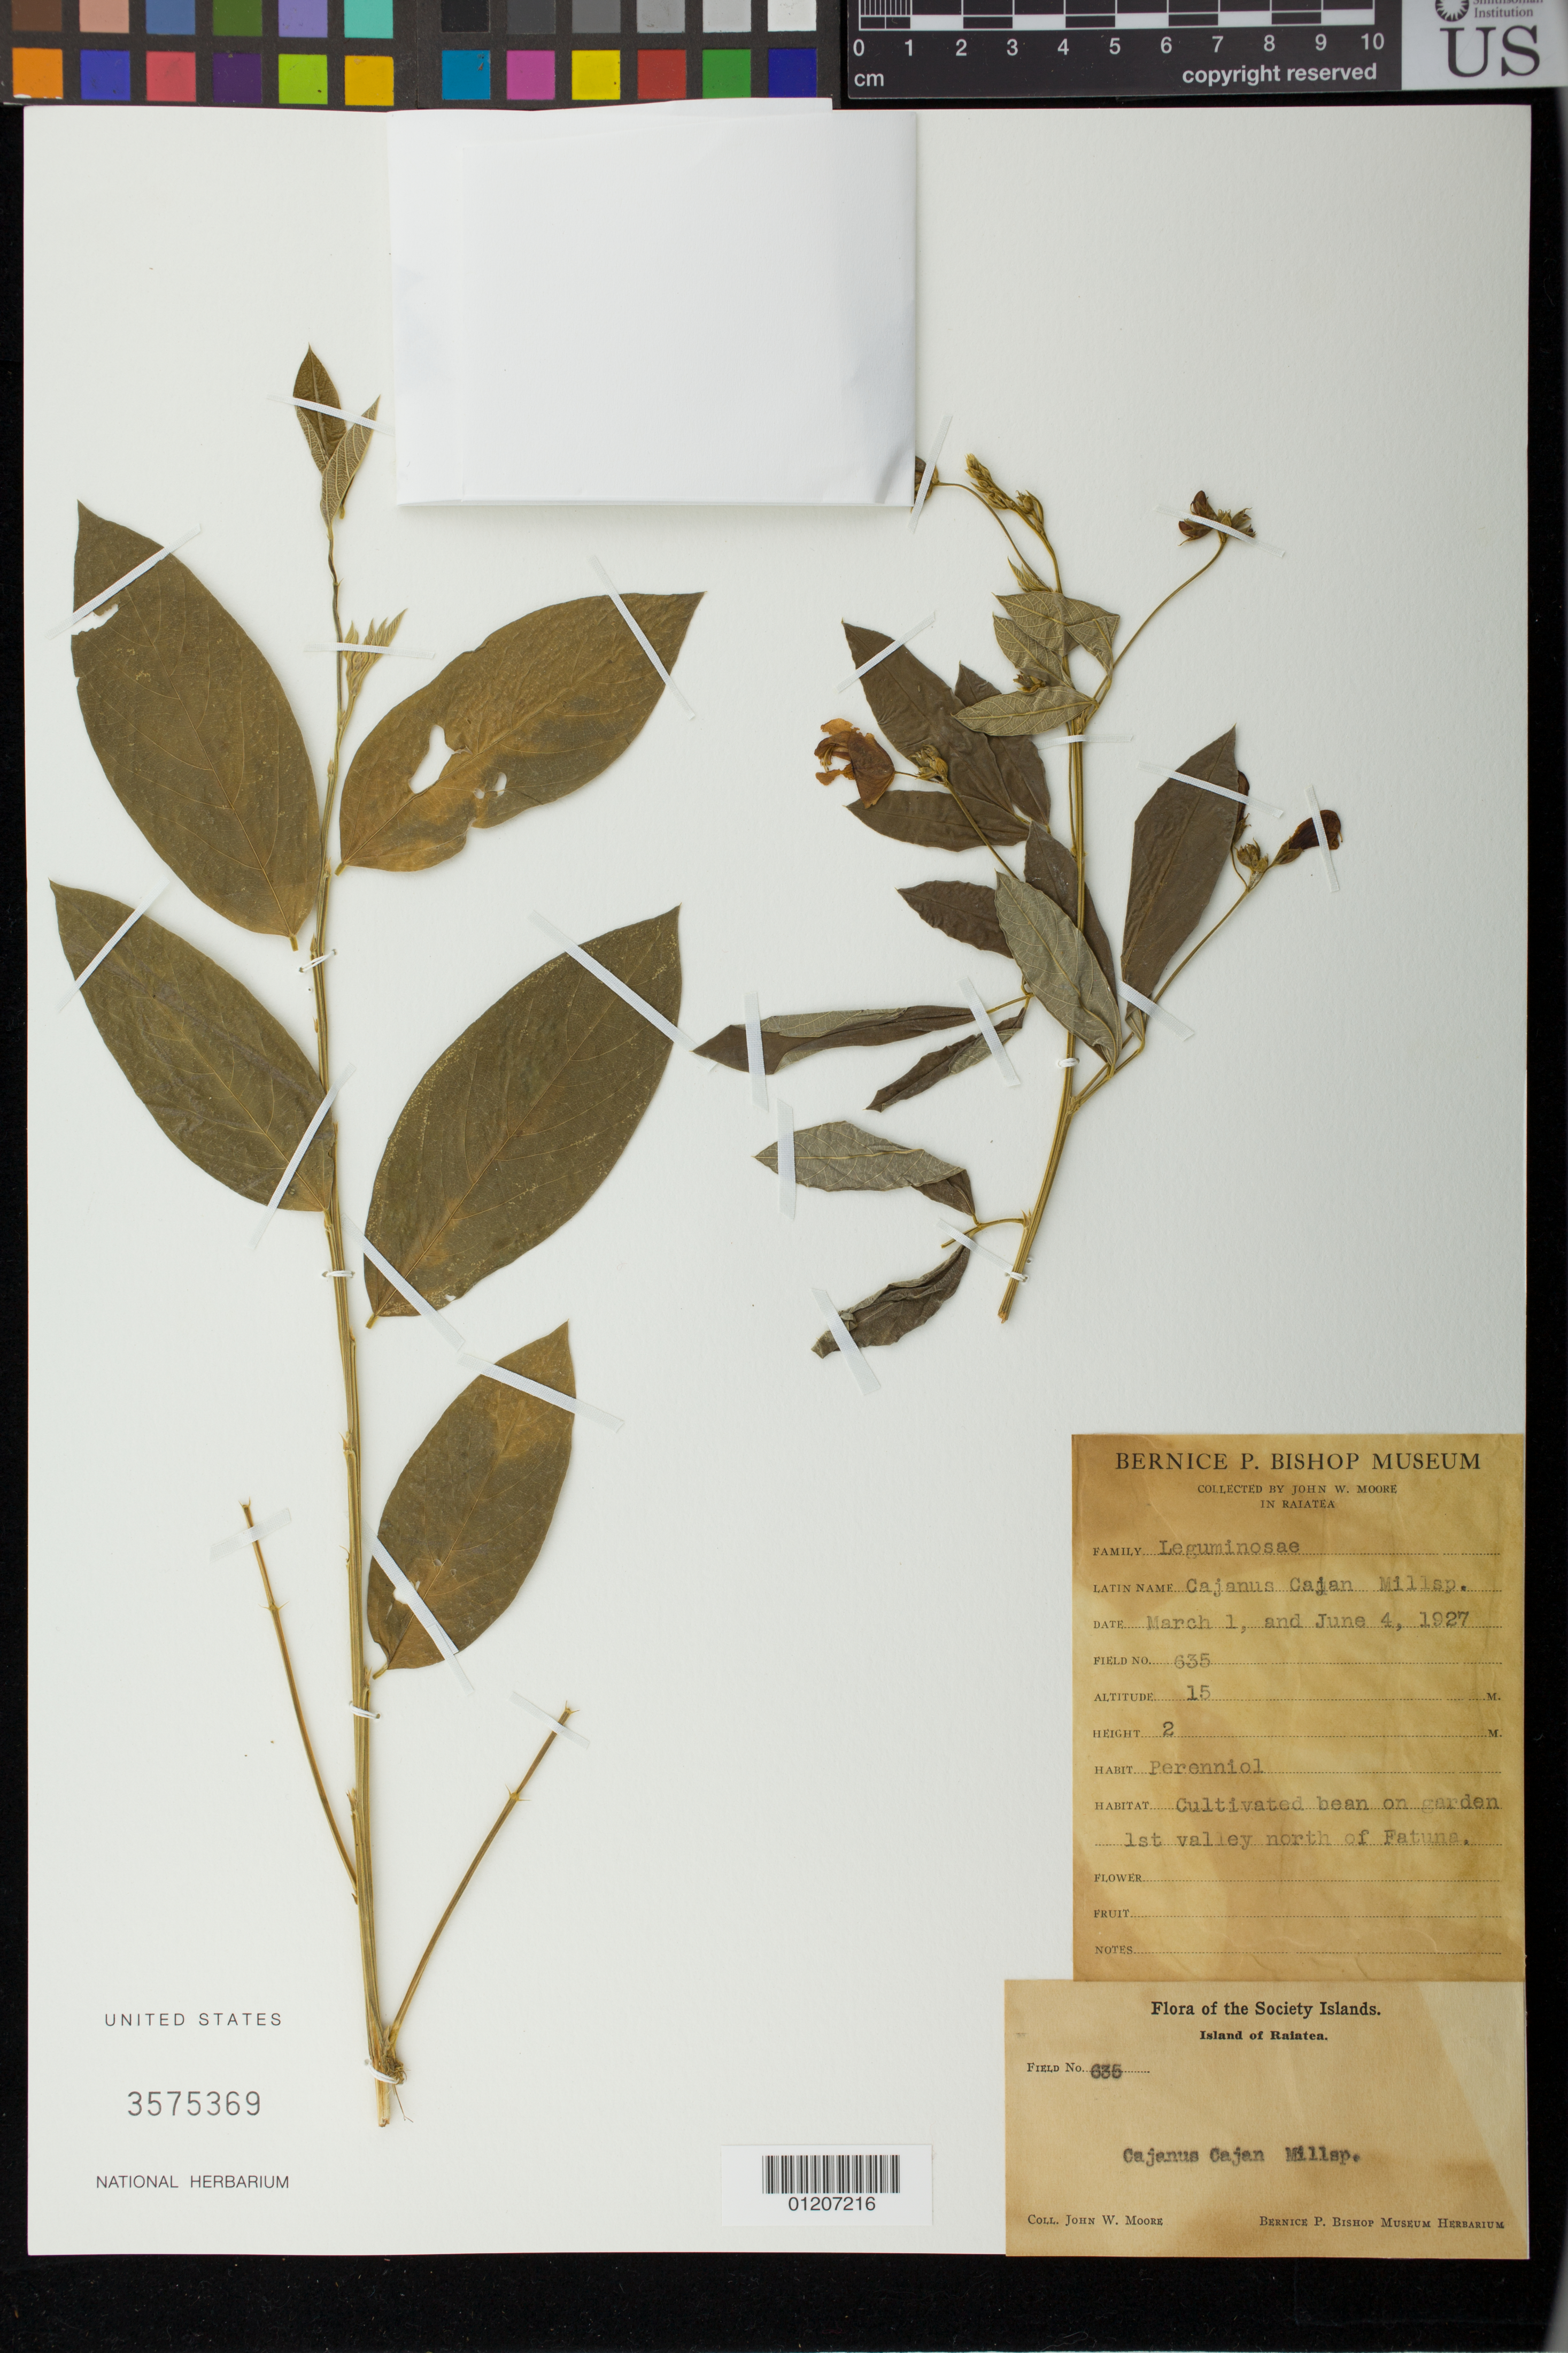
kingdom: Plantae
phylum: Tracheophyta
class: Magnoliopsida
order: Fabales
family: Fabaceae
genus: Cajanus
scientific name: Cajanus cajan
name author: (L.) Huth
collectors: J. Moore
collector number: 635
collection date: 1927-03-01,1927-06-04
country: French Polynesia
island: Raiatea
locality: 1st valley north of Fatuna.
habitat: in Garden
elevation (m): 15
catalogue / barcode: US 3575369